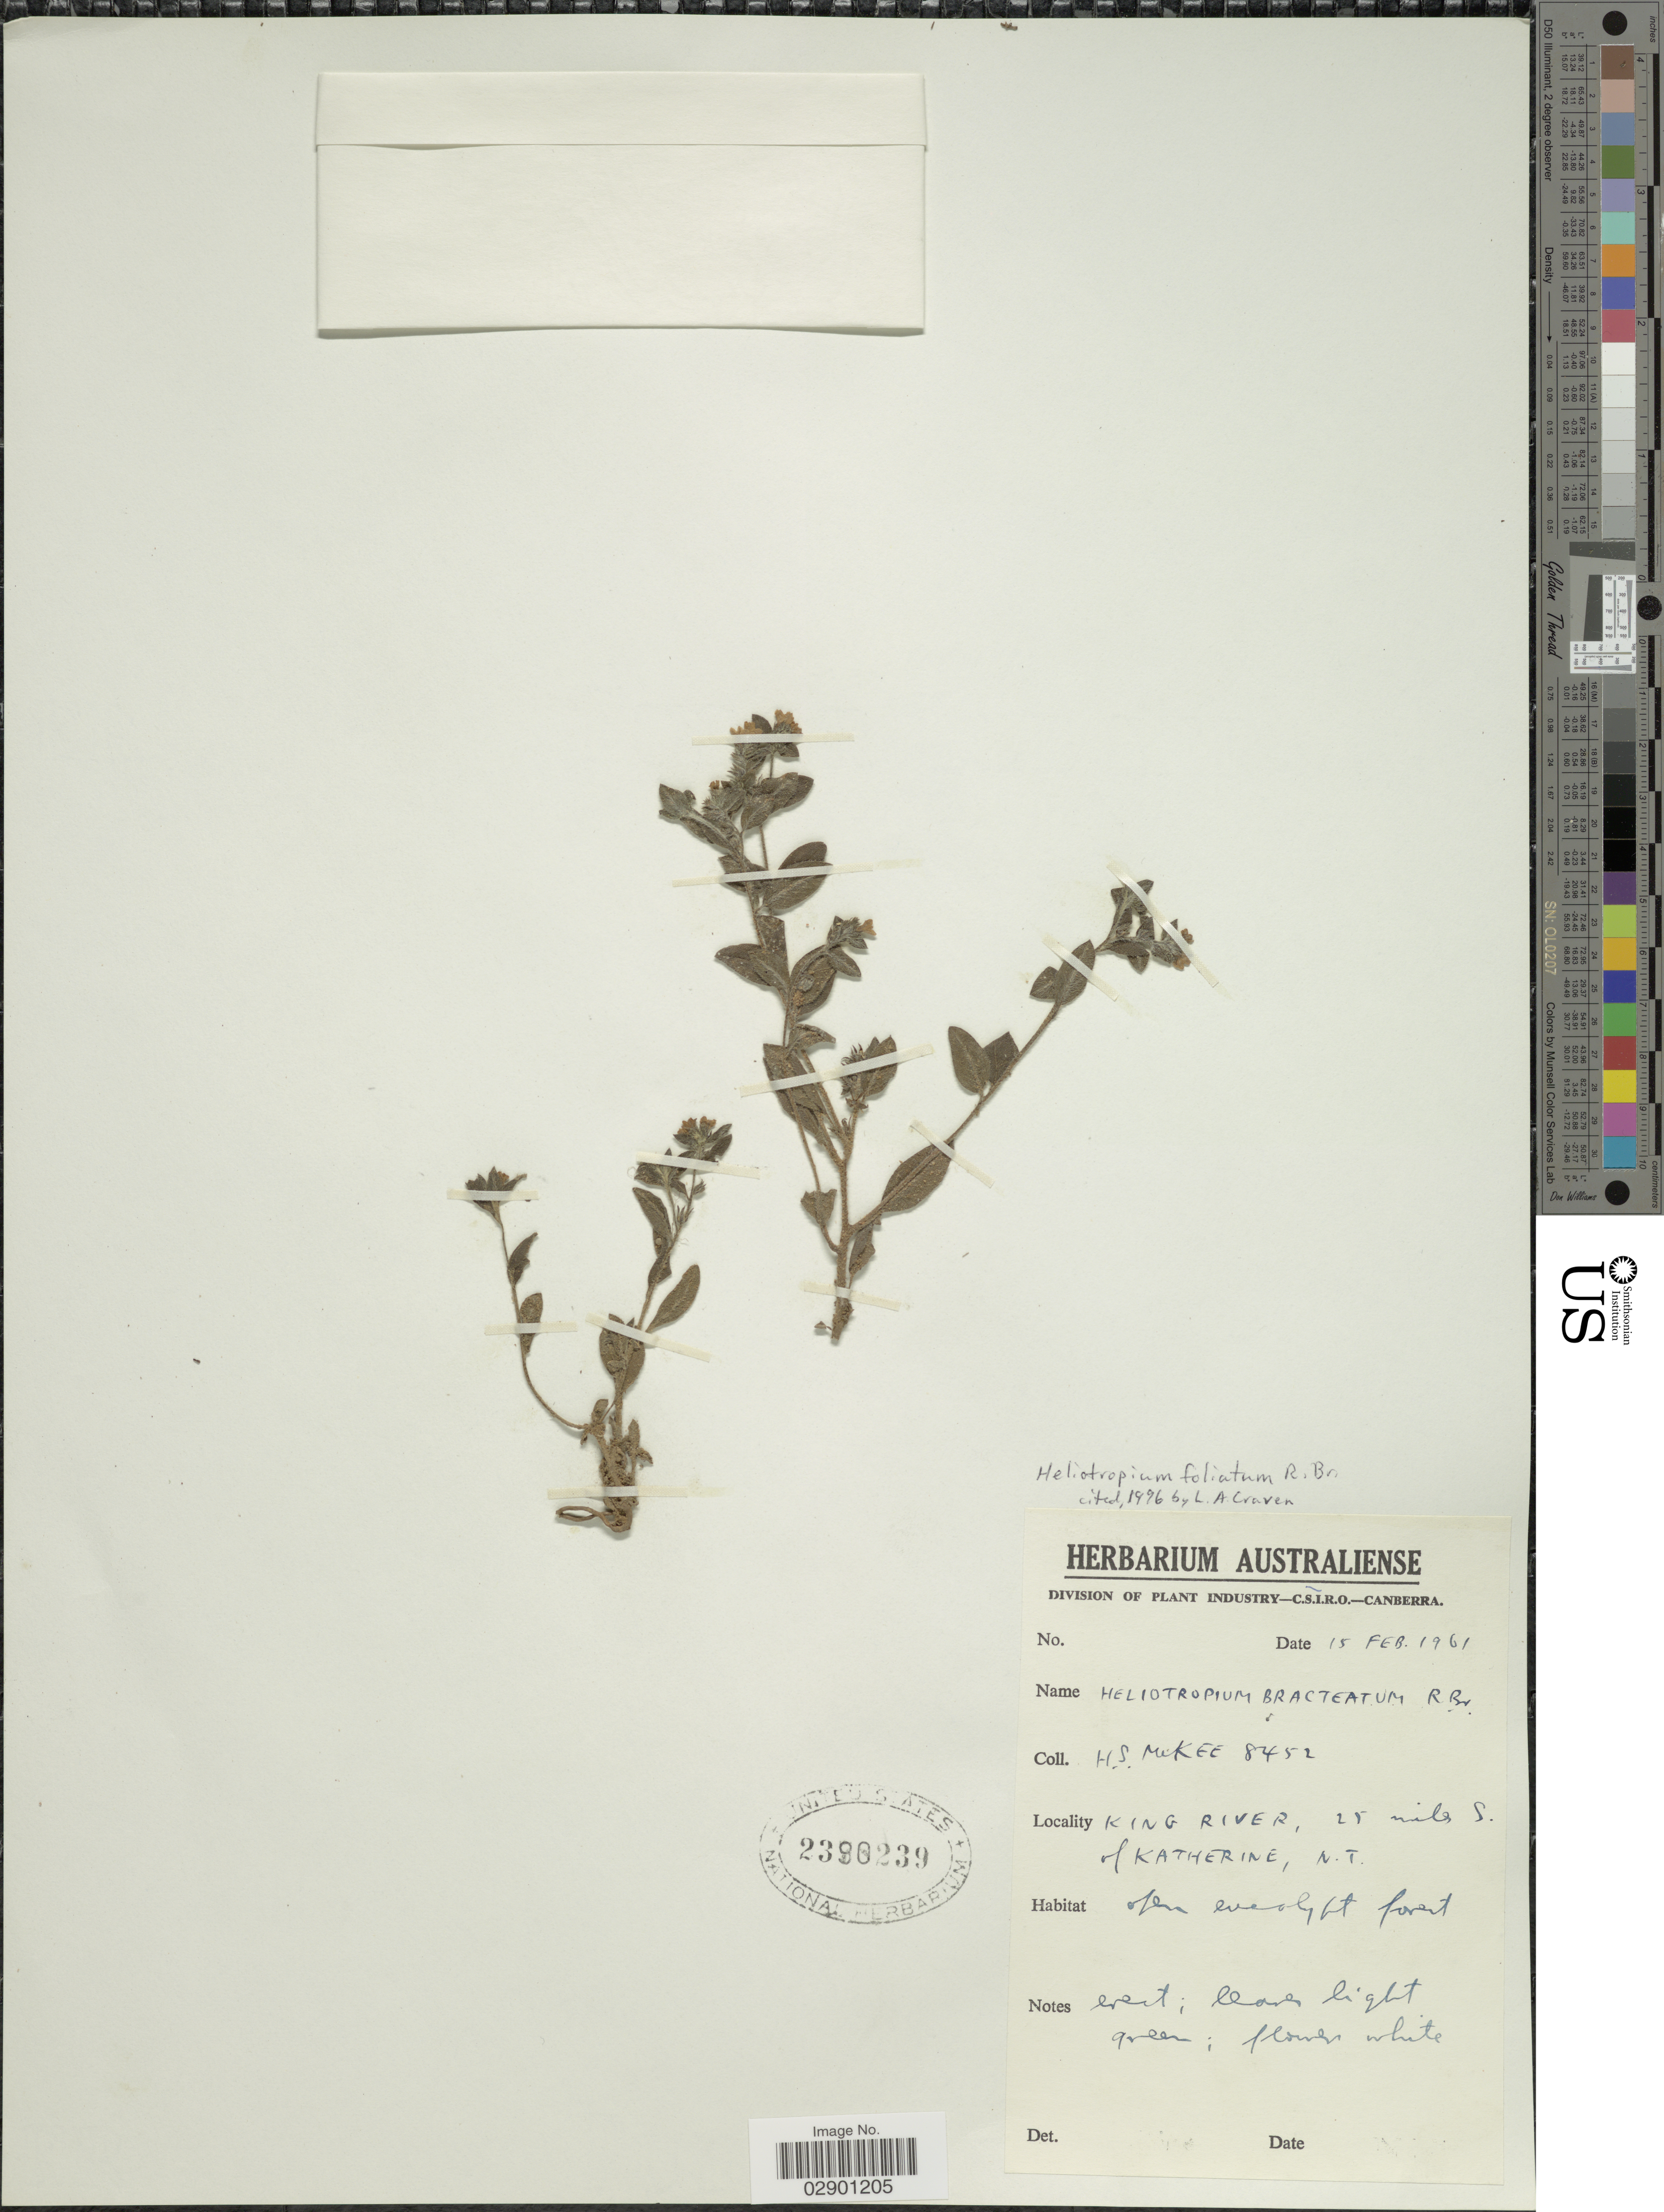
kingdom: Plantae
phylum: Tracheophyta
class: Magnoliopsida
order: Boraginales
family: Heliotropiaceae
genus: Heliotropium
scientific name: Heliotropium foliatum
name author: R. Br.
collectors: H. S. McKee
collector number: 8452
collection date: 1961-02-15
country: Australia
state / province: Northern Territory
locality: King River, 25 miles S. of Katherine, N.T.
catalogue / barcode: US 2390239